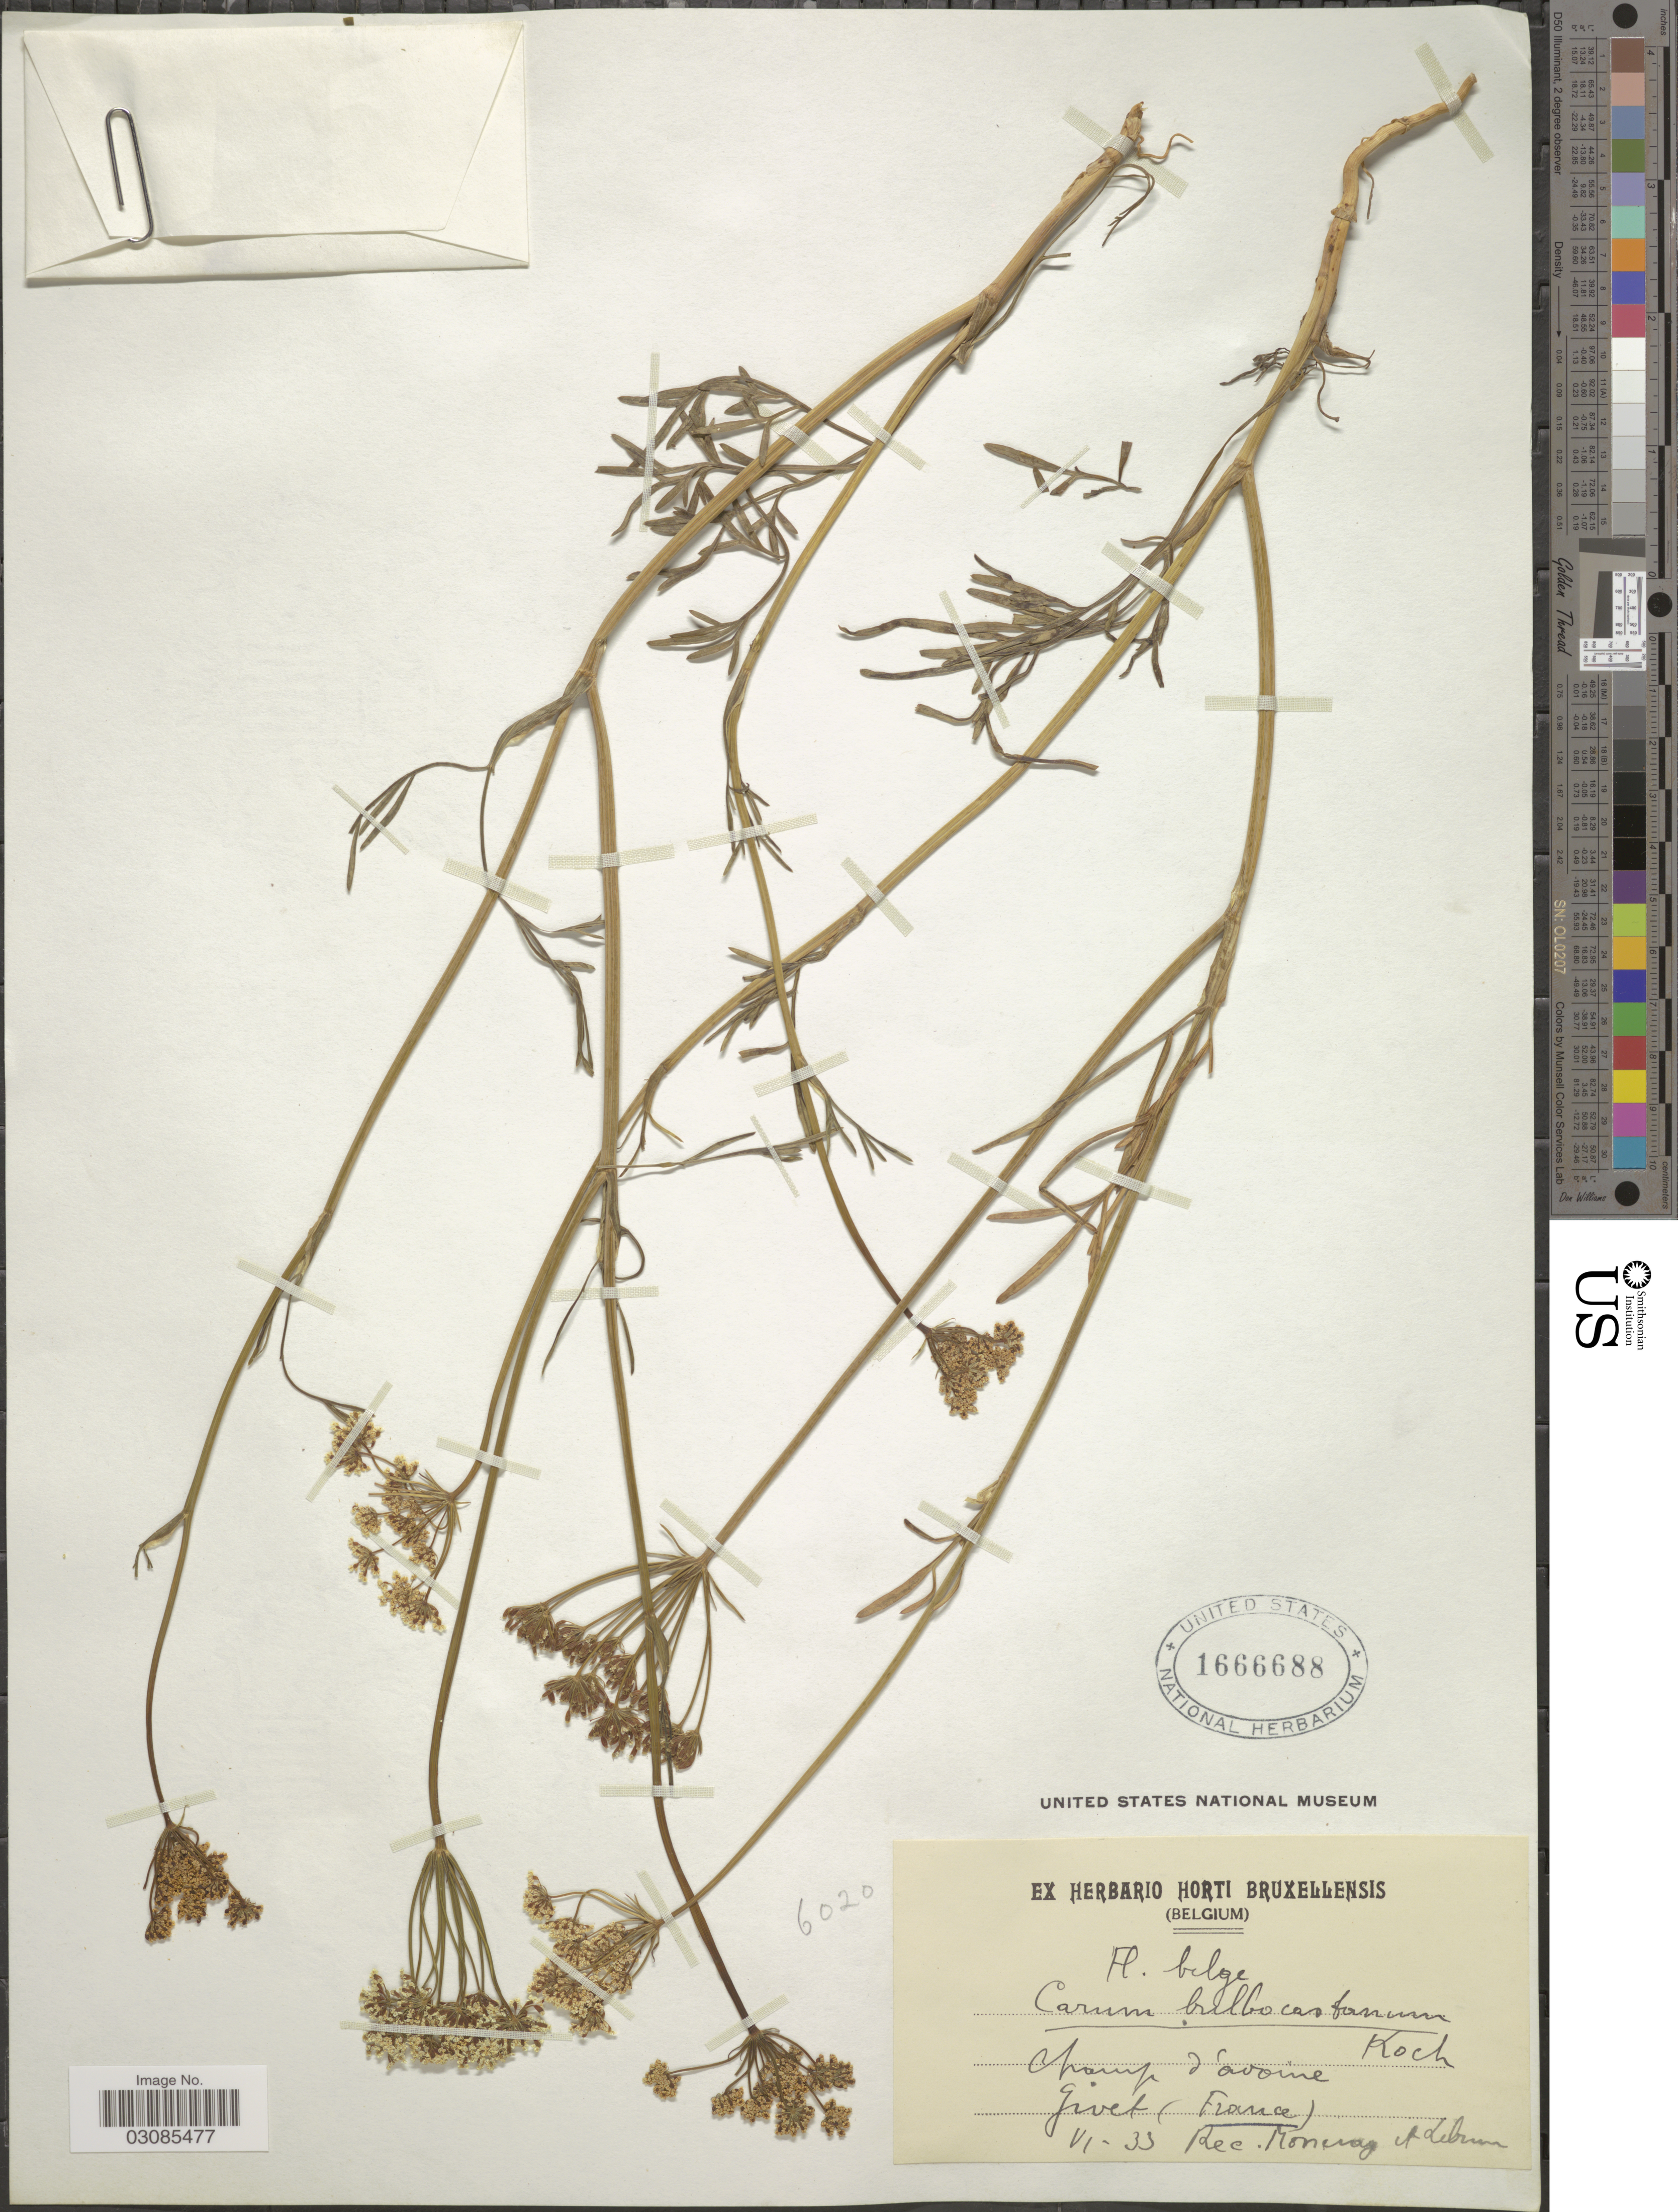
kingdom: Plantae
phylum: Tracheophyta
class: Magnoliopsida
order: Apiales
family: Apiaceae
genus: Bunium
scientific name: Bunium bulbocastanum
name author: L.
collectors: Mosseray & J.A. Lebrun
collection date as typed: Transcribed d/m/y: /6/33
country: France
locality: Champ d'avoine. Givet.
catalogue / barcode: US 1666688